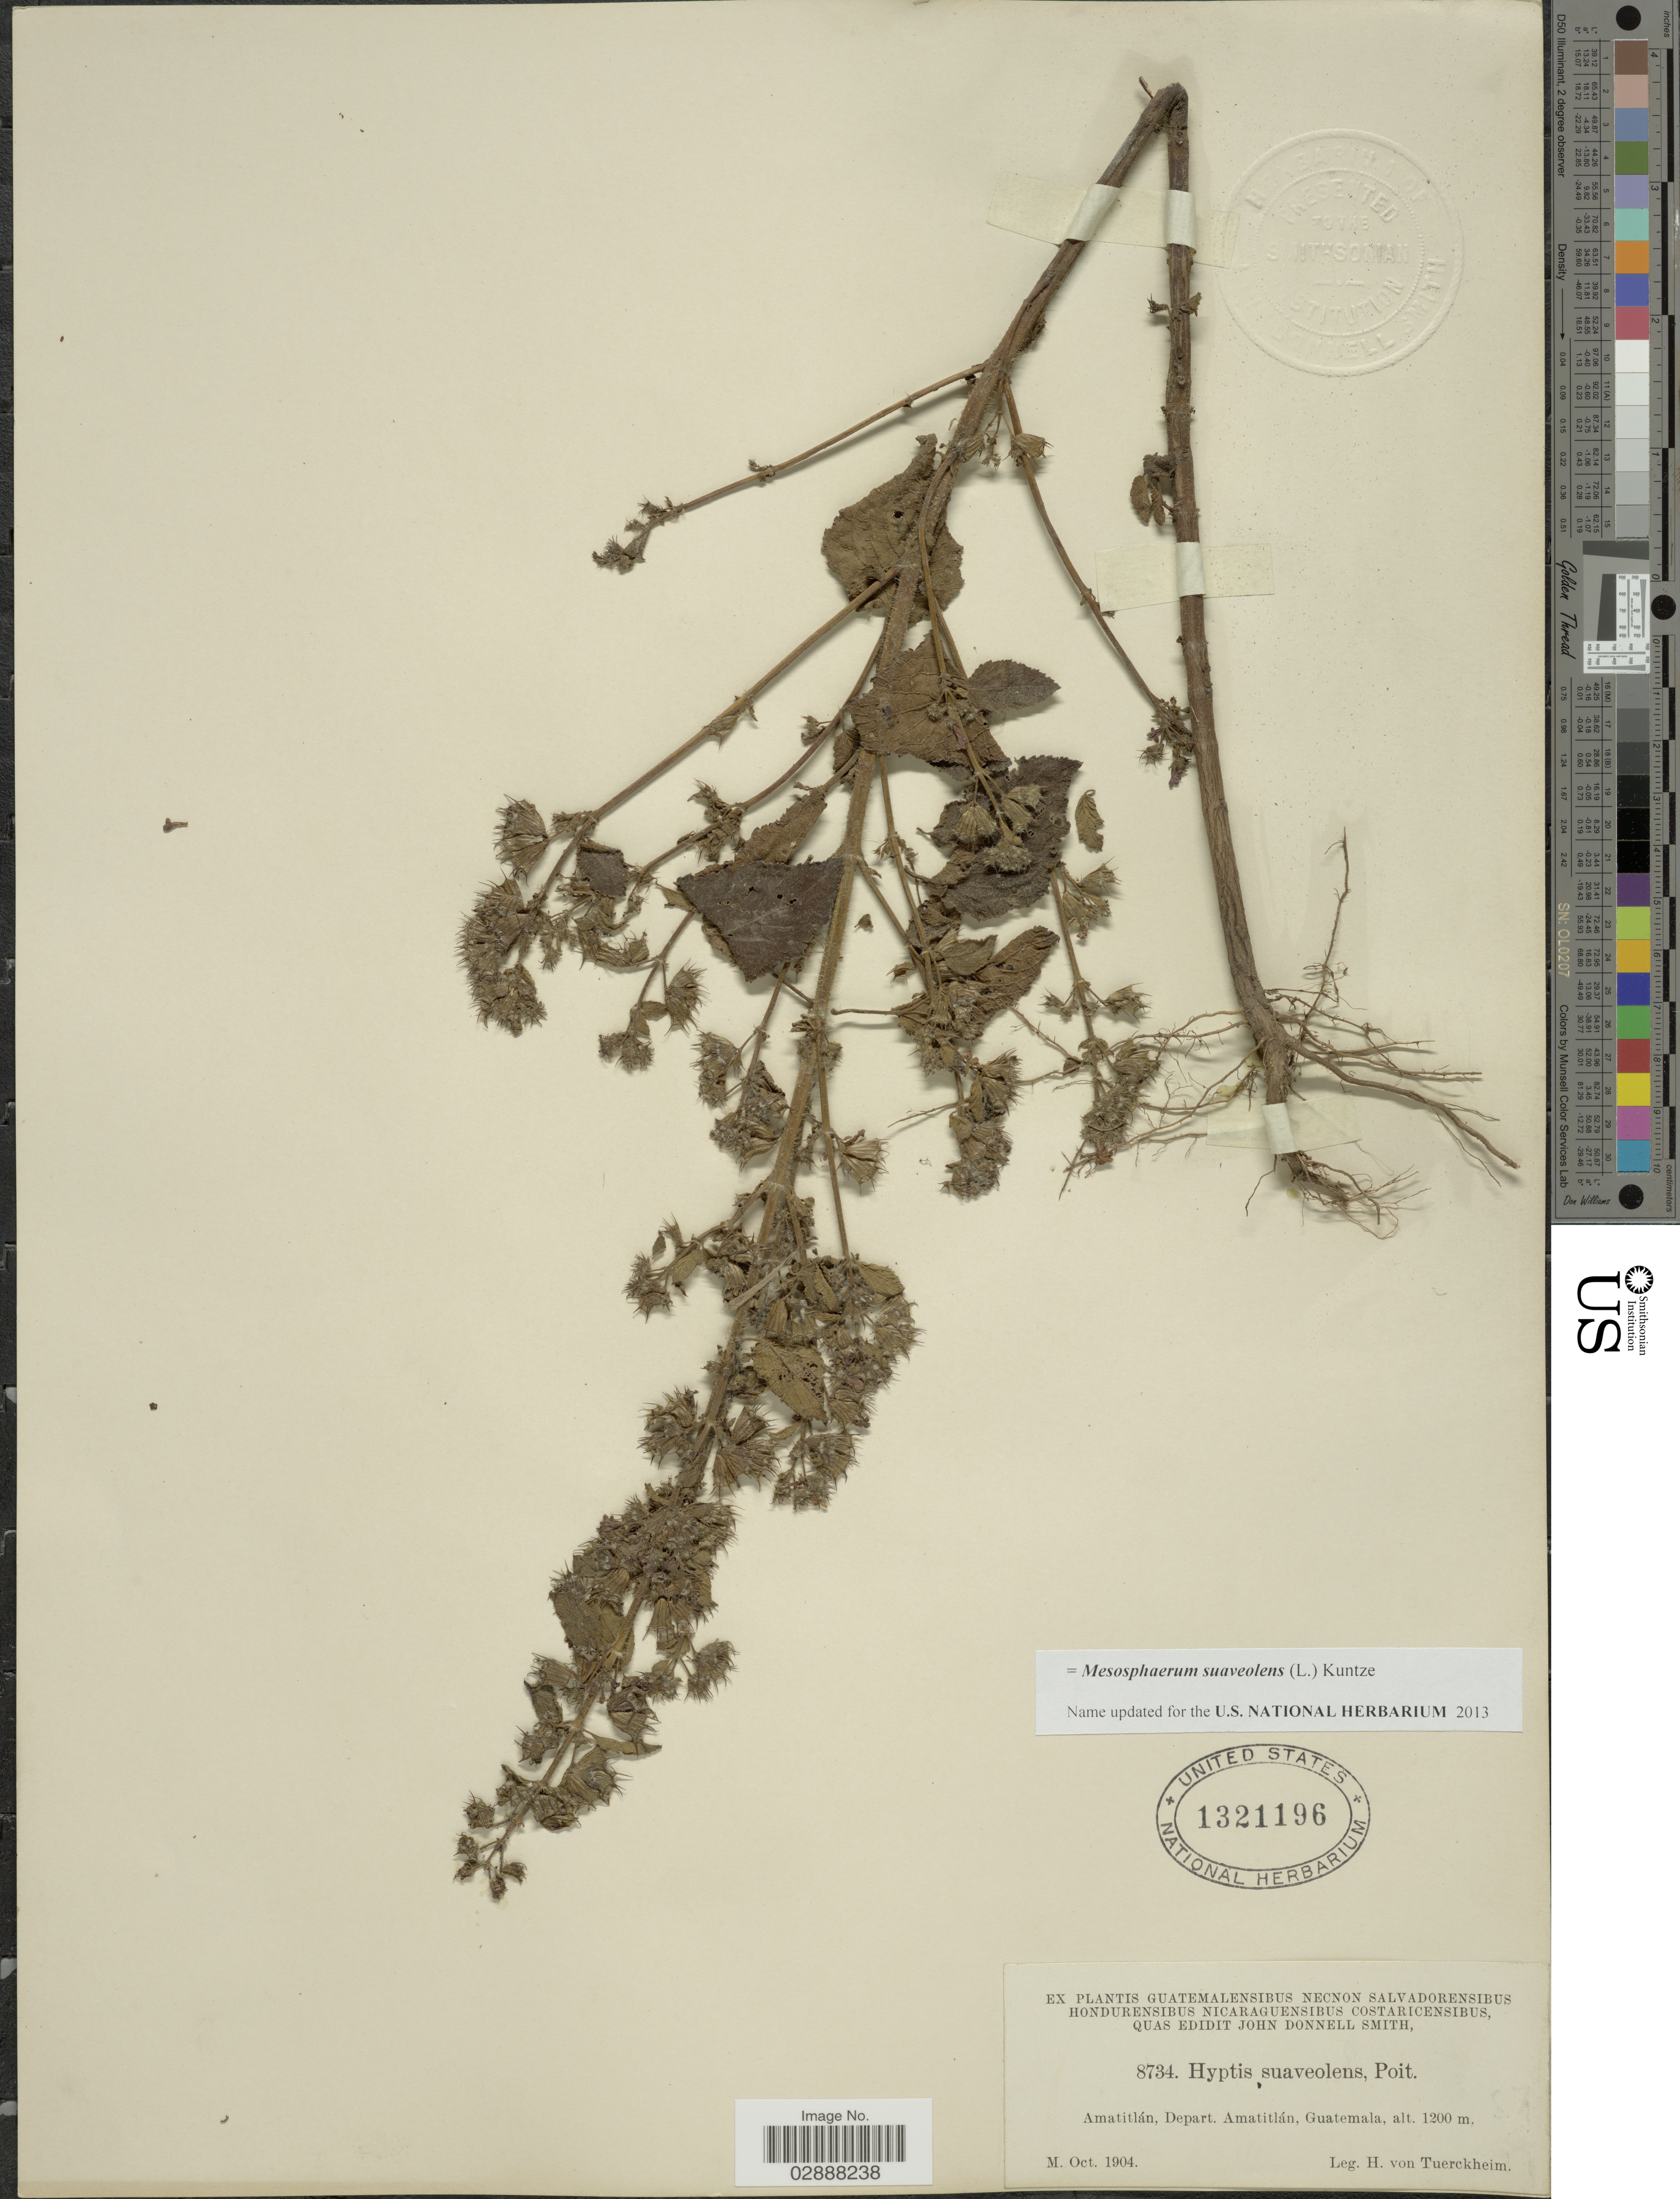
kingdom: Plantae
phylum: Tracheophyta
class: Magnoliopsida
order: Lamiales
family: Lamiaceae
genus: Mesosphaerum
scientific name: Mesosphaerum suaveolens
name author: (L.) Kuntze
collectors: H. von Türckheim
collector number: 8734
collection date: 1904-10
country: Guatemala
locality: Amatitlán, Depart. Amatitlán.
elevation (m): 1200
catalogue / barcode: US 1321196